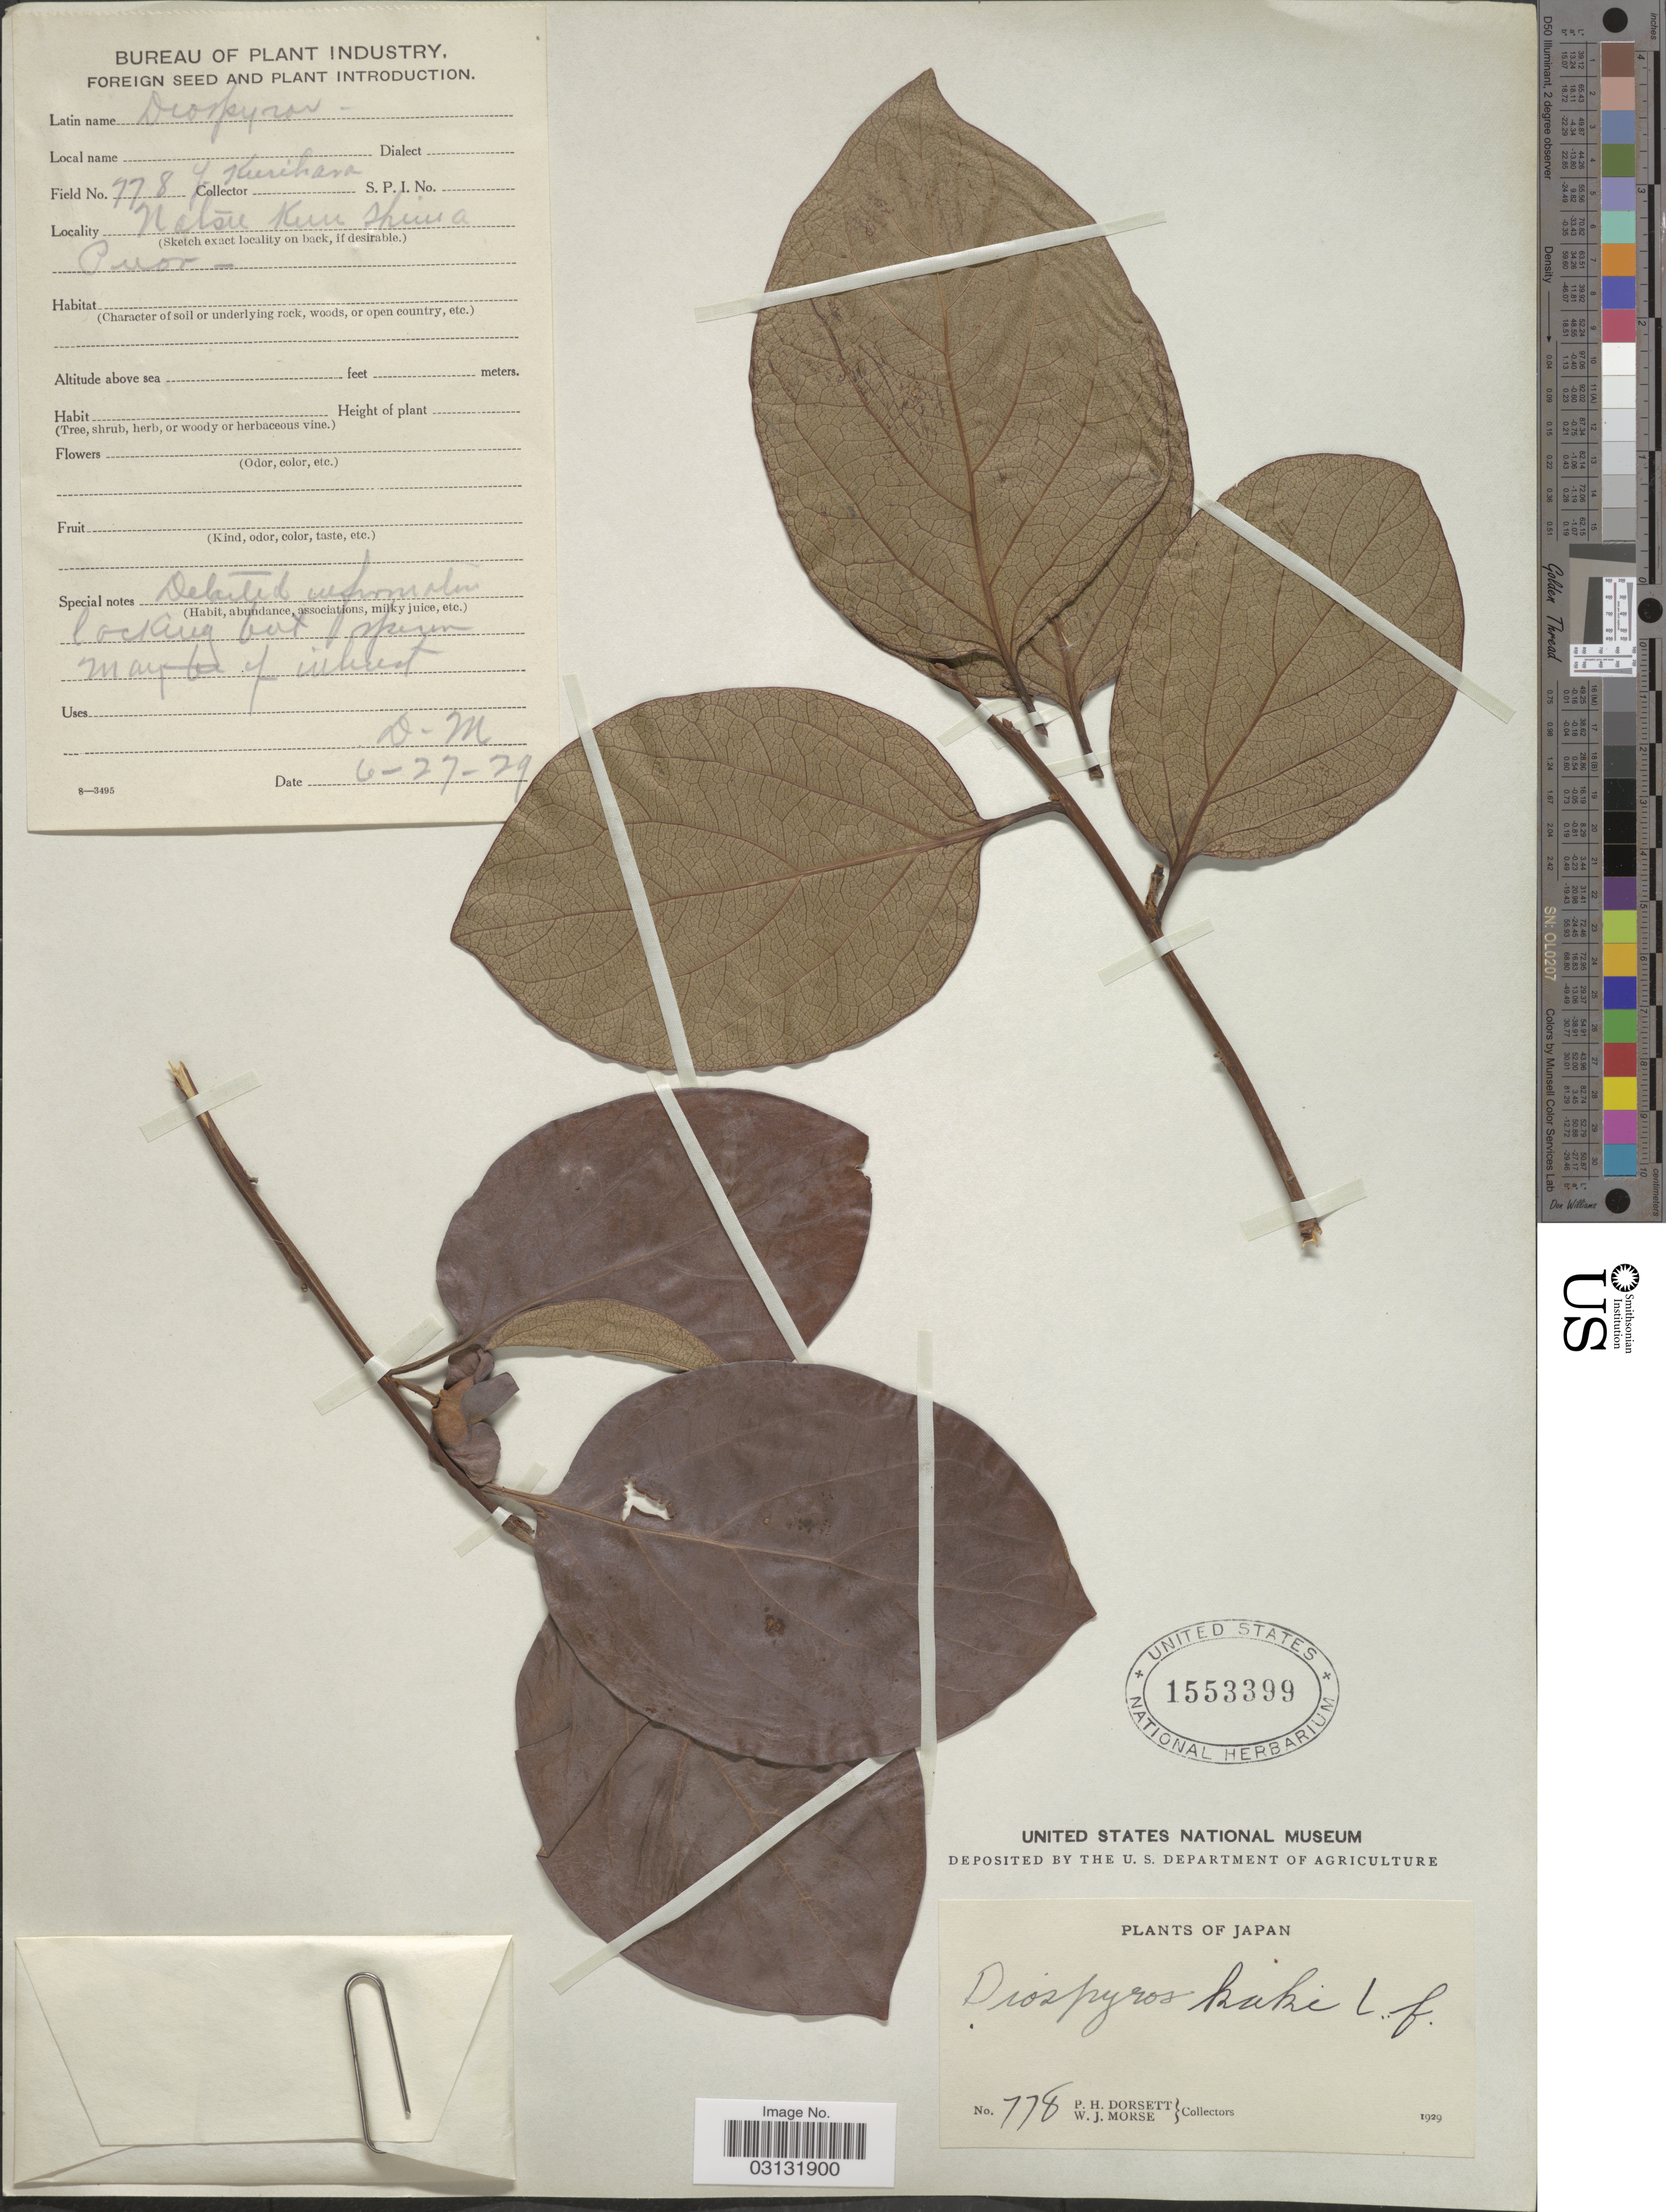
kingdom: Plantae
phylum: Tracheophyta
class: Magnoliopsida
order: Ericales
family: Ebenaceae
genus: Diospyros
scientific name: Diospyros kaki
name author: Thunb.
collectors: P. H. Dorsett & W. J. Morse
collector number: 778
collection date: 1929-06-27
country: Japan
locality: Natsu Kun Shiwa Puor.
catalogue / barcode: US 1553399